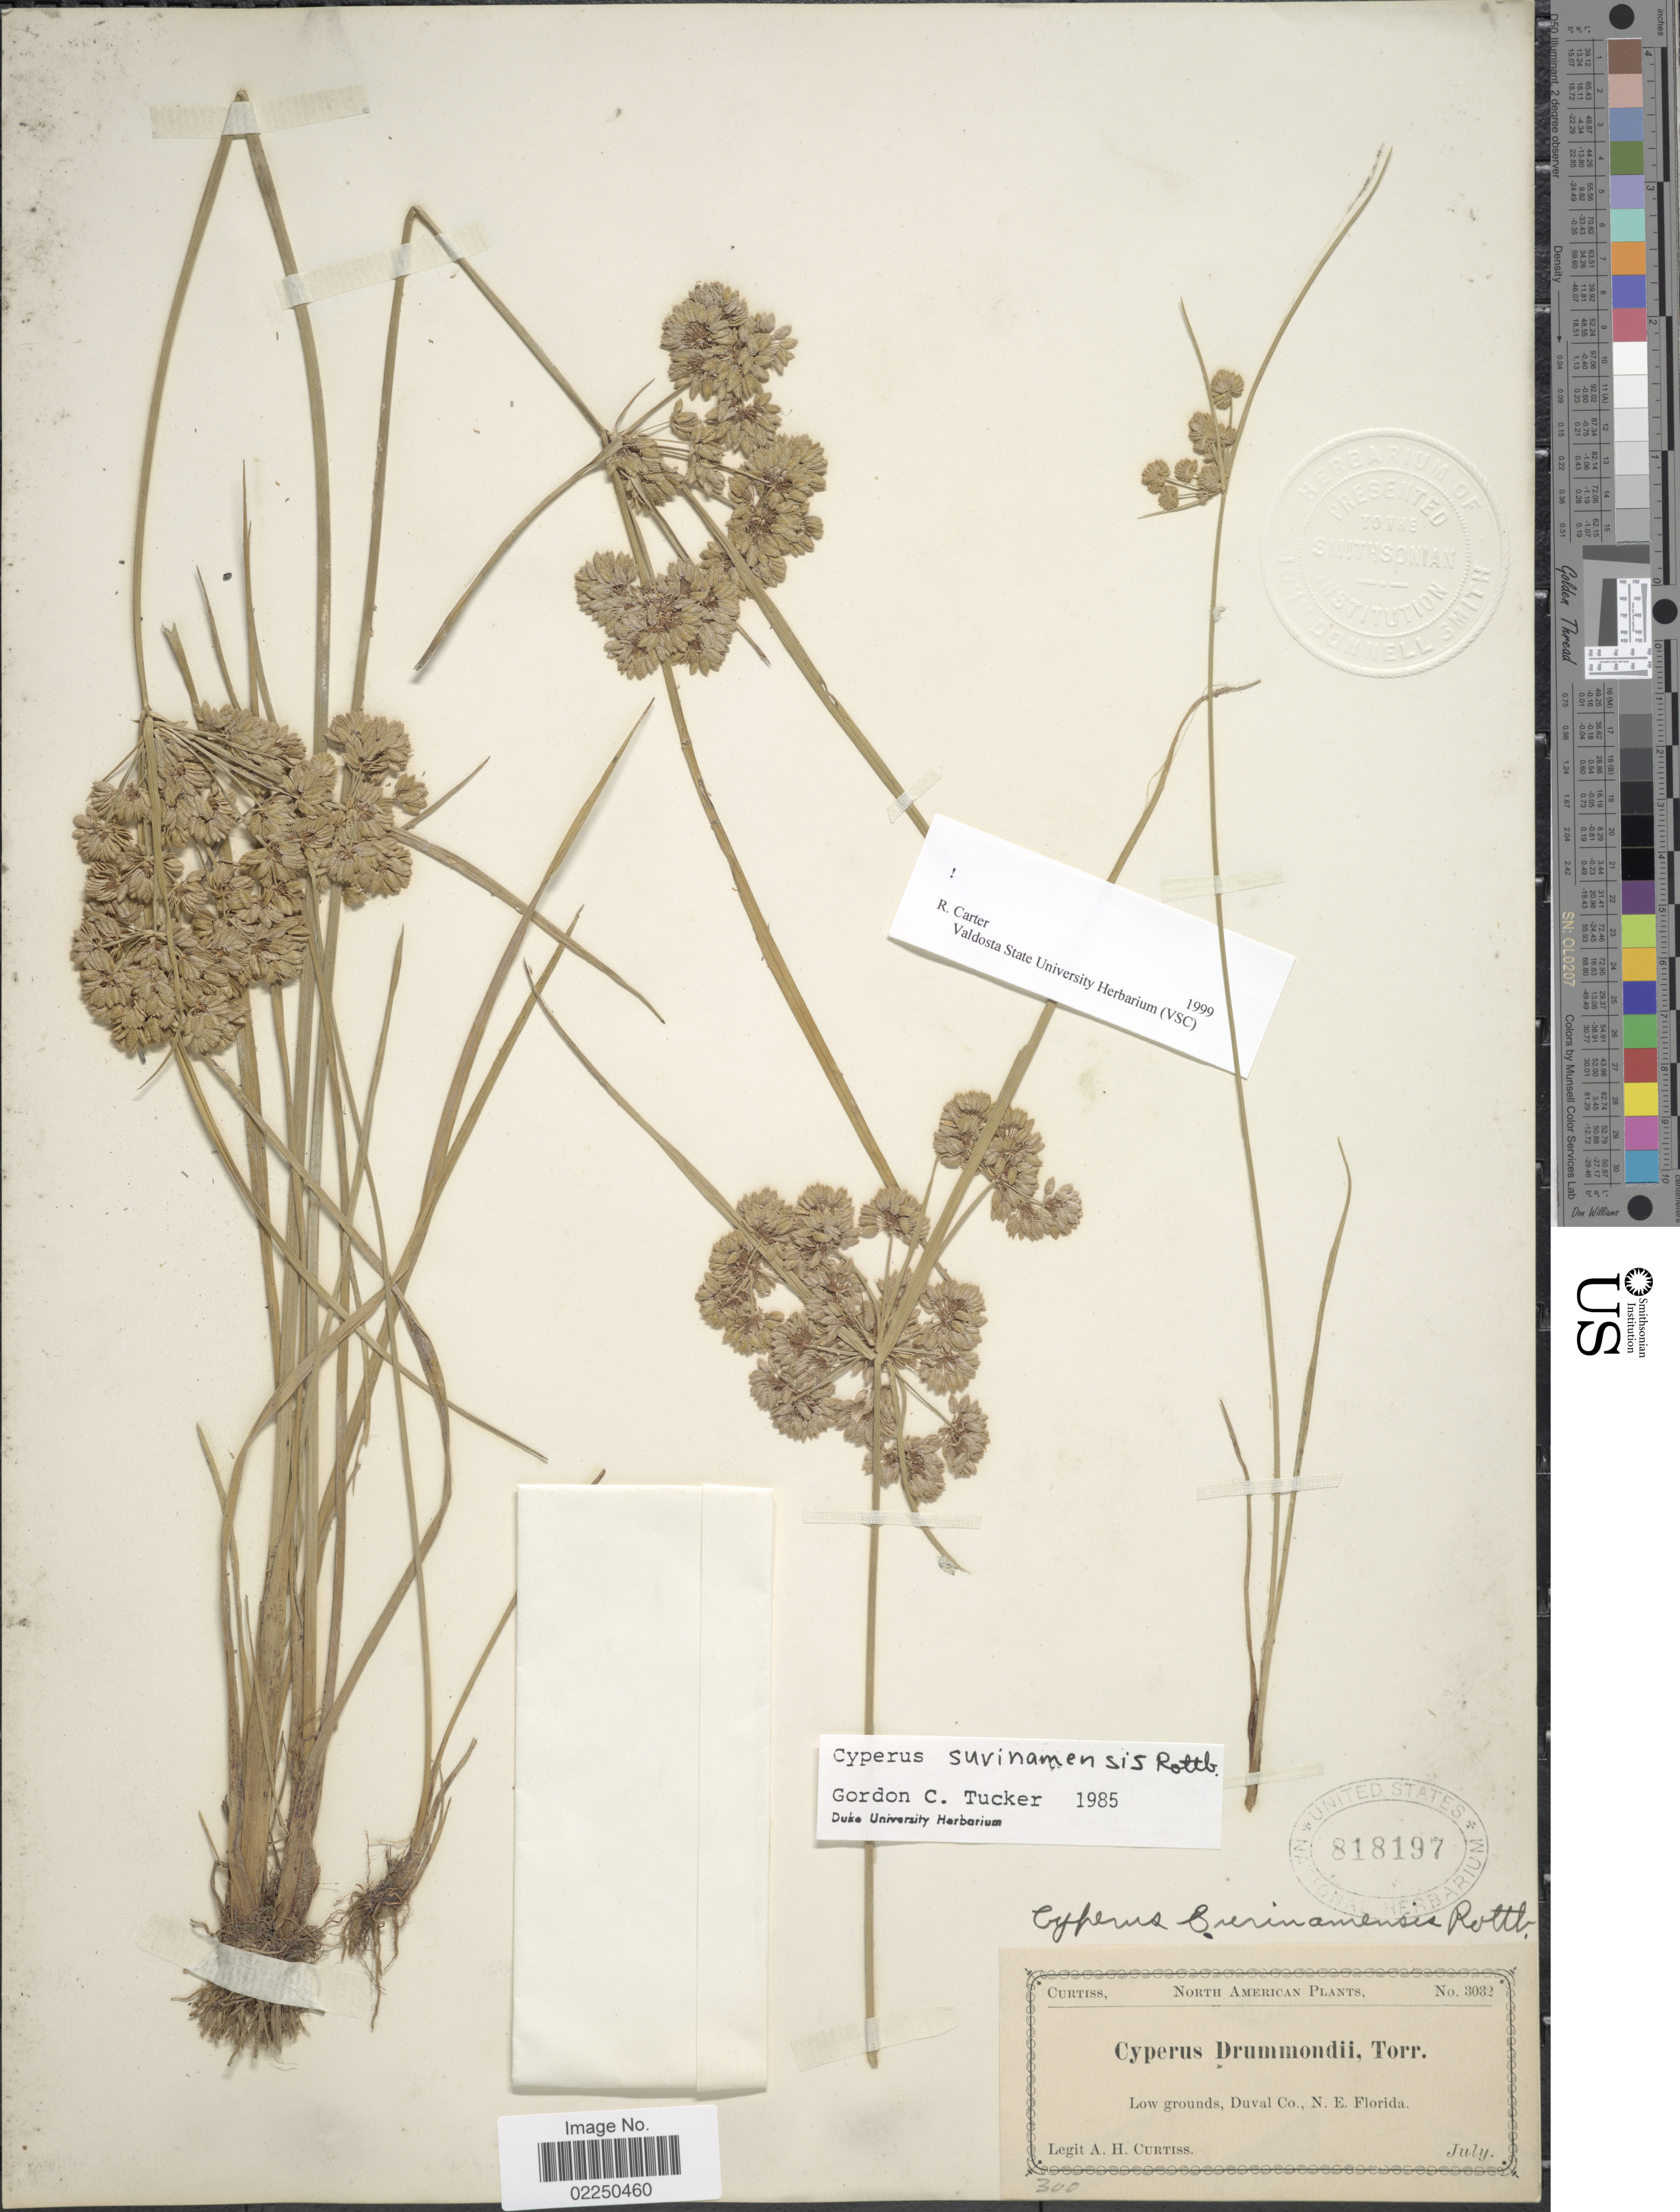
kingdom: Plantae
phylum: Tracheophyta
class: Liliopsida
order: Poales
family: Cyperaceae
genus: Cyperus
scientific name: Cyperus surinamensis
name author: Rottb.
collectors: A. H. Curtiss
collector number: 3032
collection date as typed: July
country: United States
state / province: Florida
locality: Low grounds, Duval Co., N.E. Florida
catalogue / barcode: US 818197